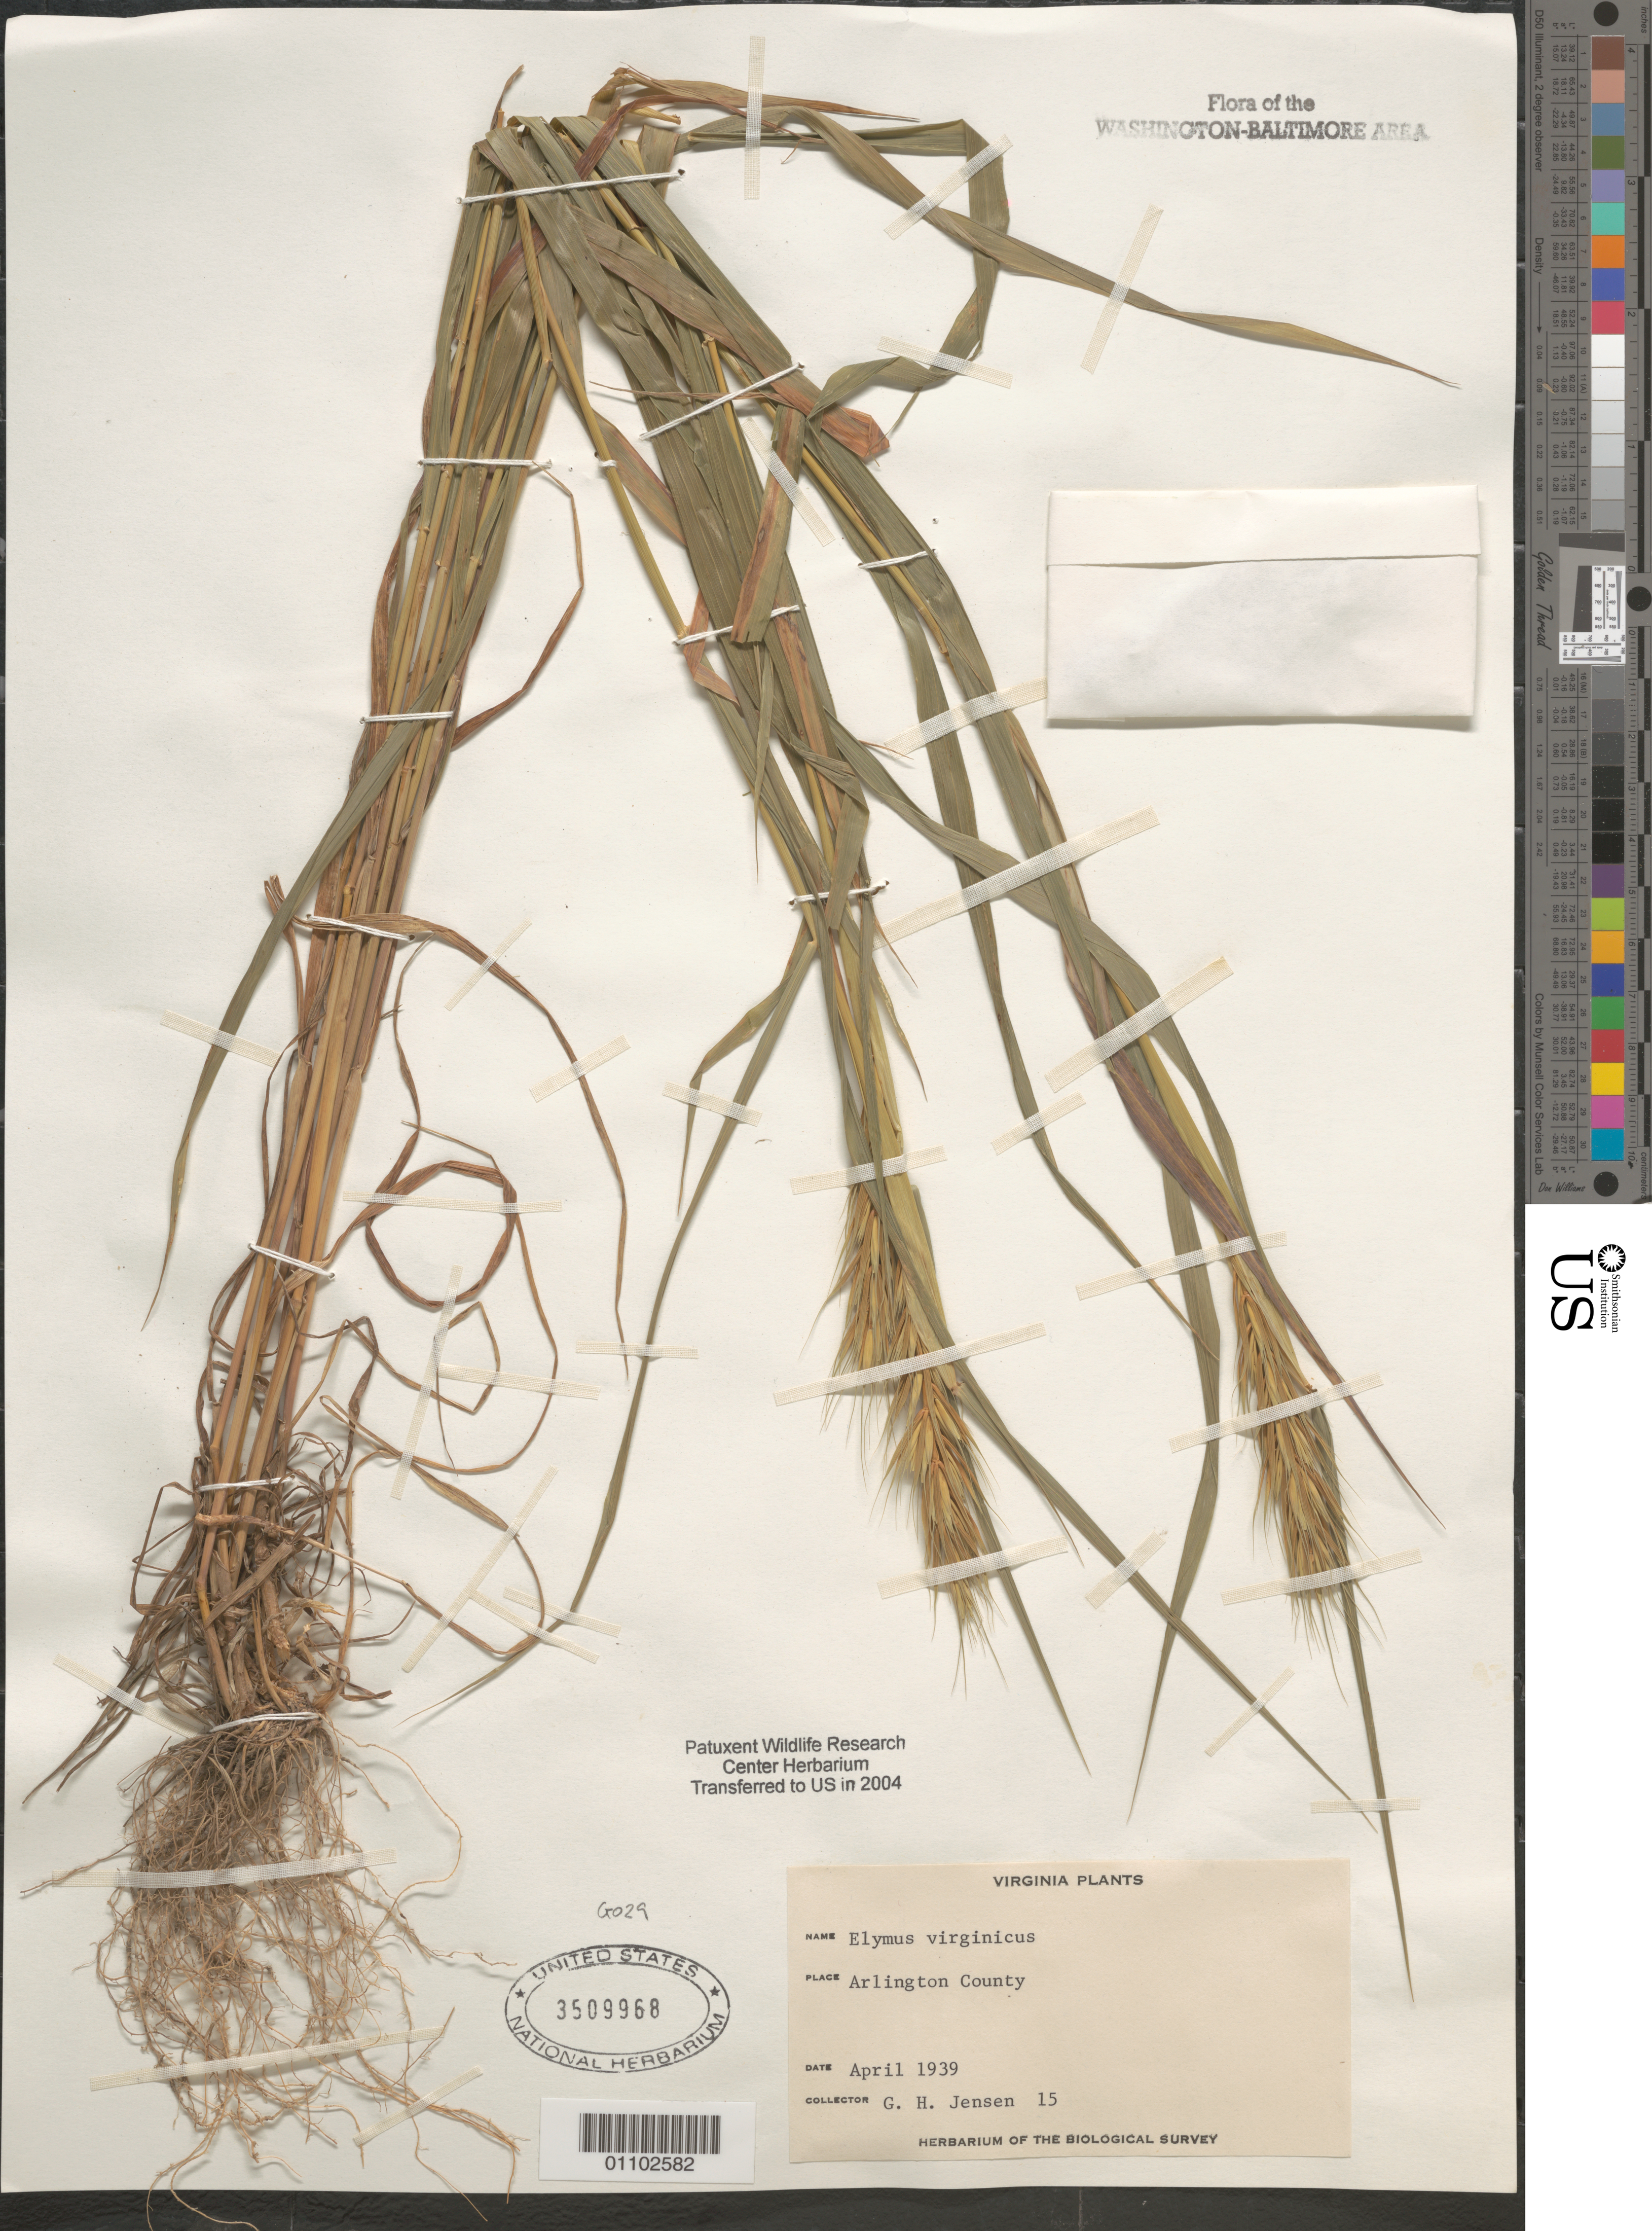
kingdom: Plantae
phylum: Tracheophyta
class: Liliopsida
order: Poales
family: Poaceae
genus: Elymus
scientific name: Elymus virginicus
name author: L.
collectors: G. H. Jensen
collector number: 15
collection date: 1939-04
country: United States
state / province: Virginia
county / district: Arlington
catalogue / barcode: US 3509968